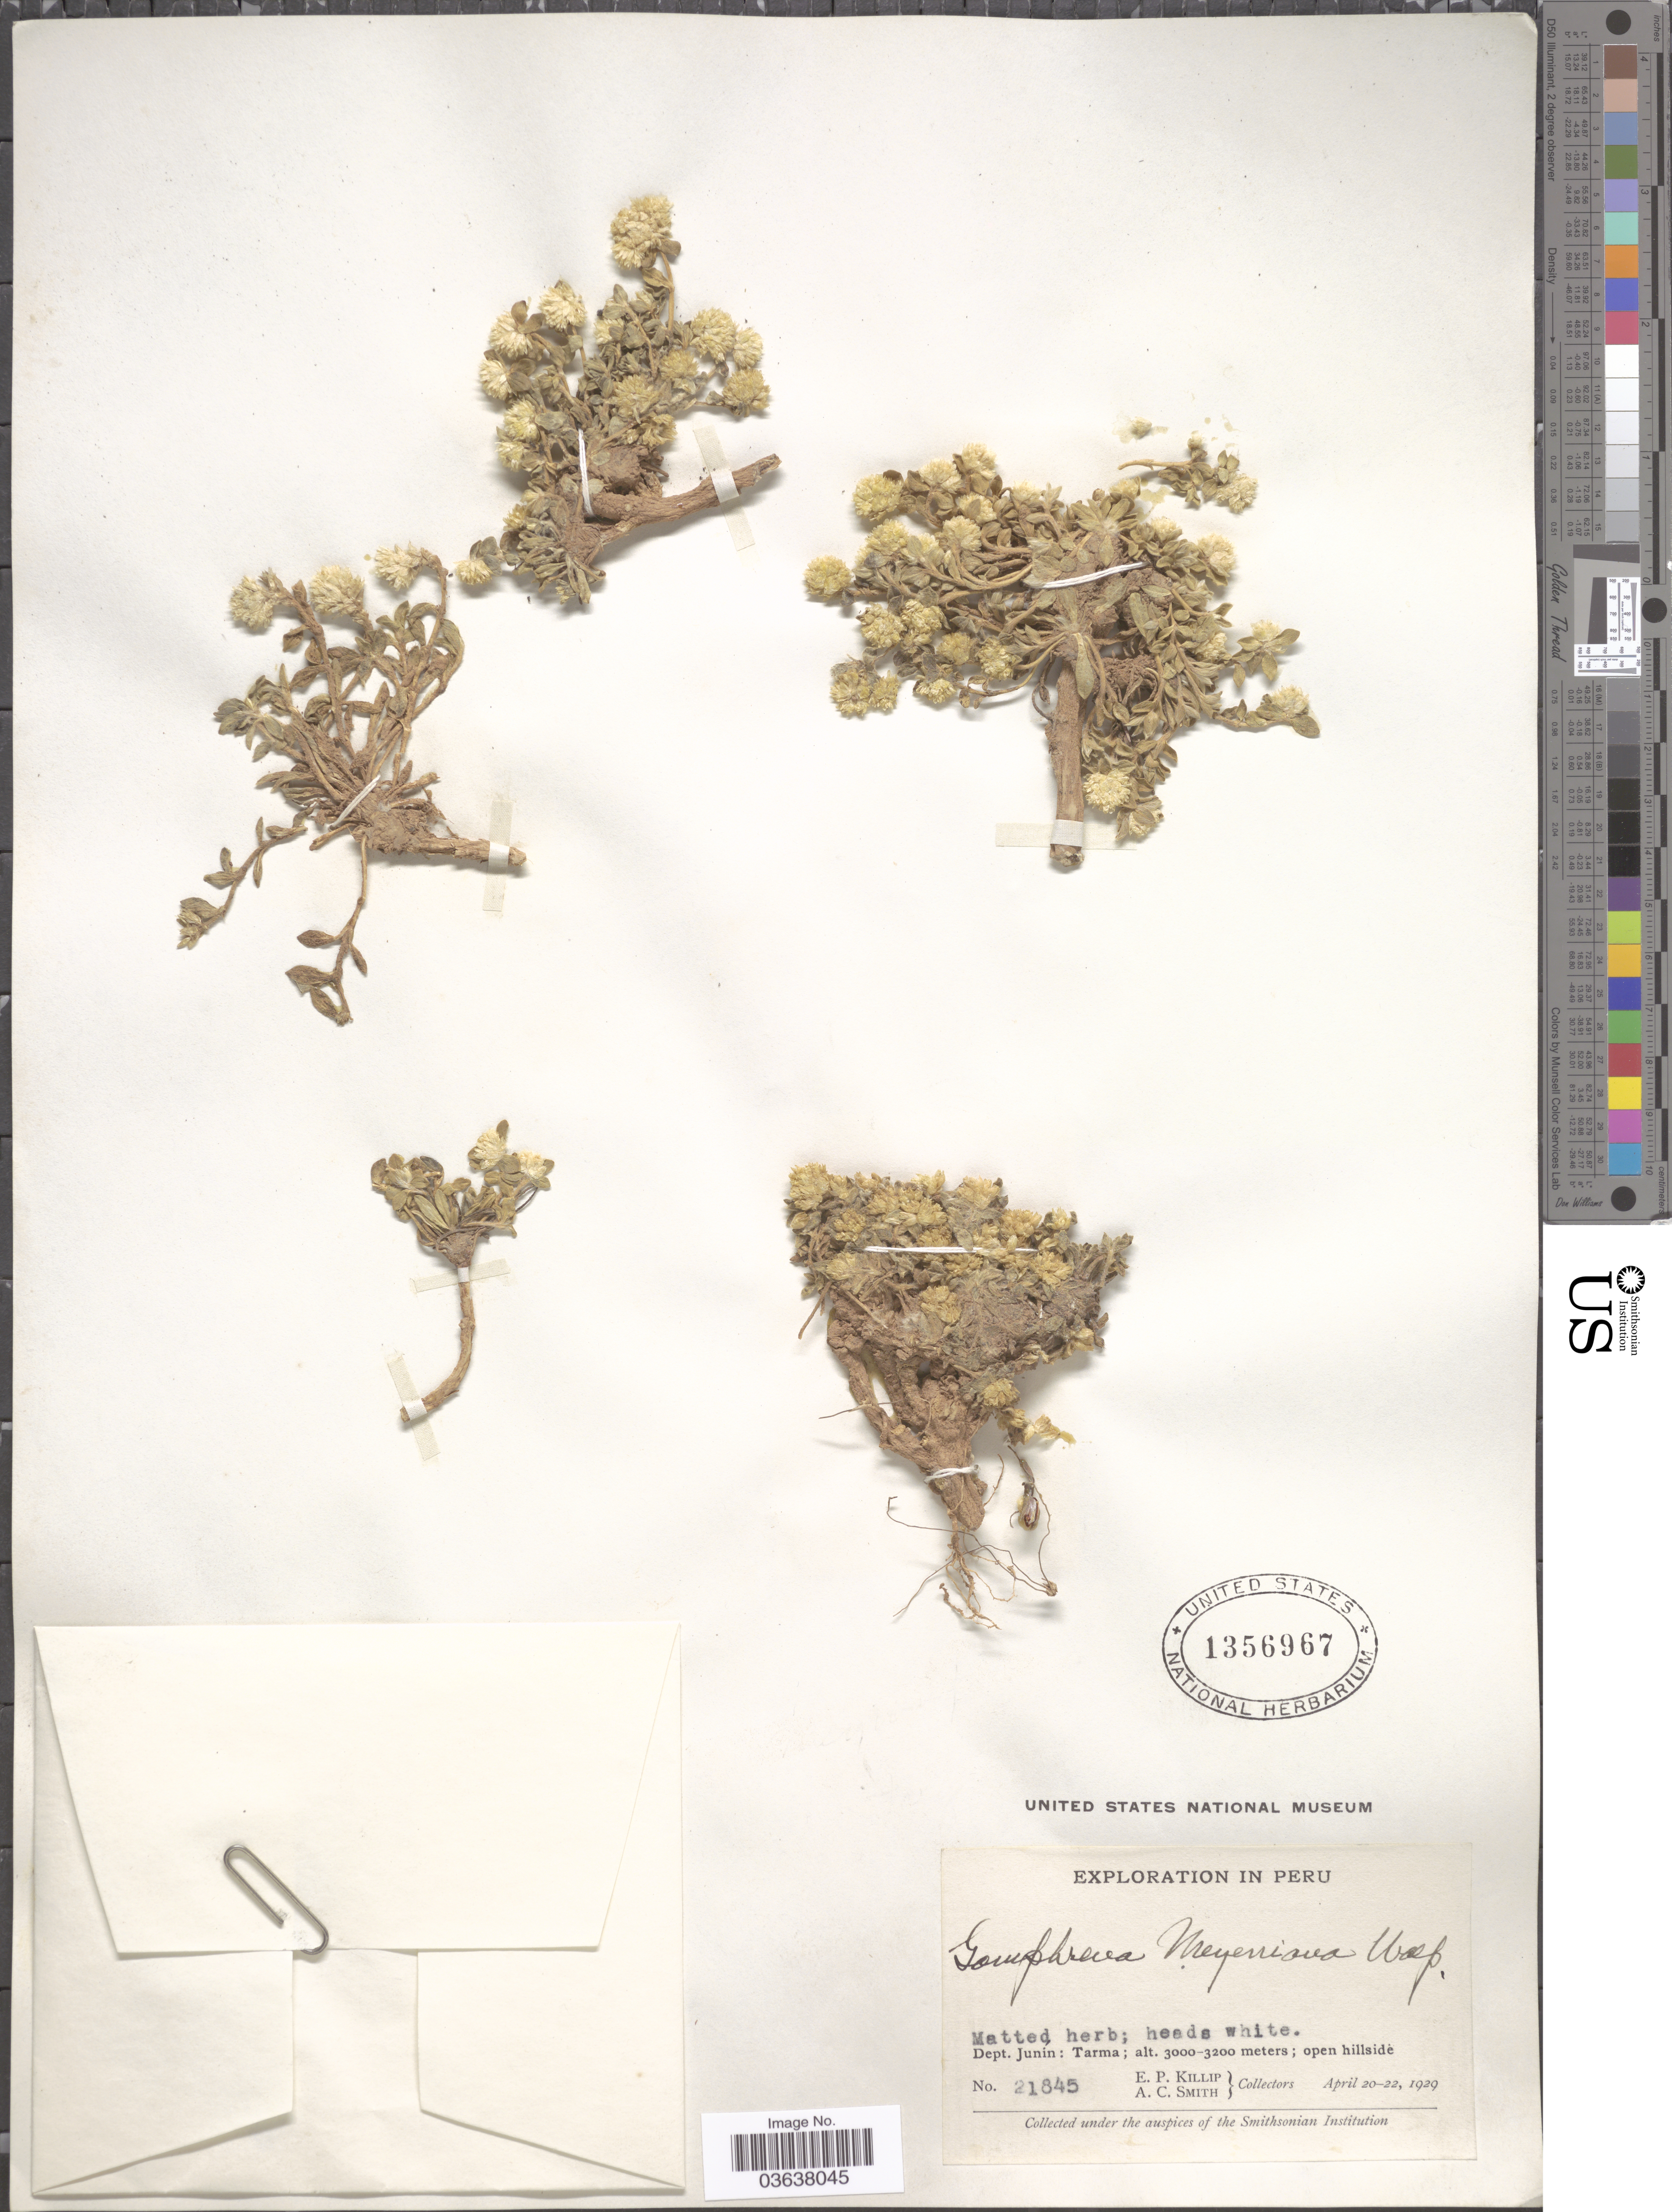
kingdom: Plantae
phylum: Tracheophyta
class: Magnoliopsida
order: Caryophyllales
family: Amaranthaceae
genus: Gomphrena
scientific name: Gomphrena meyeniana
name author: Walp.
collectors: E. P. Killip & A. C. Smith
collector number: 21845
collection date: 1929-04-20/1929-04-22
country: Peru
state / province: Junín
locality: Dept. Junín: Tarma.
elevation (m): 3000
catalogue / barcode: US 1356967